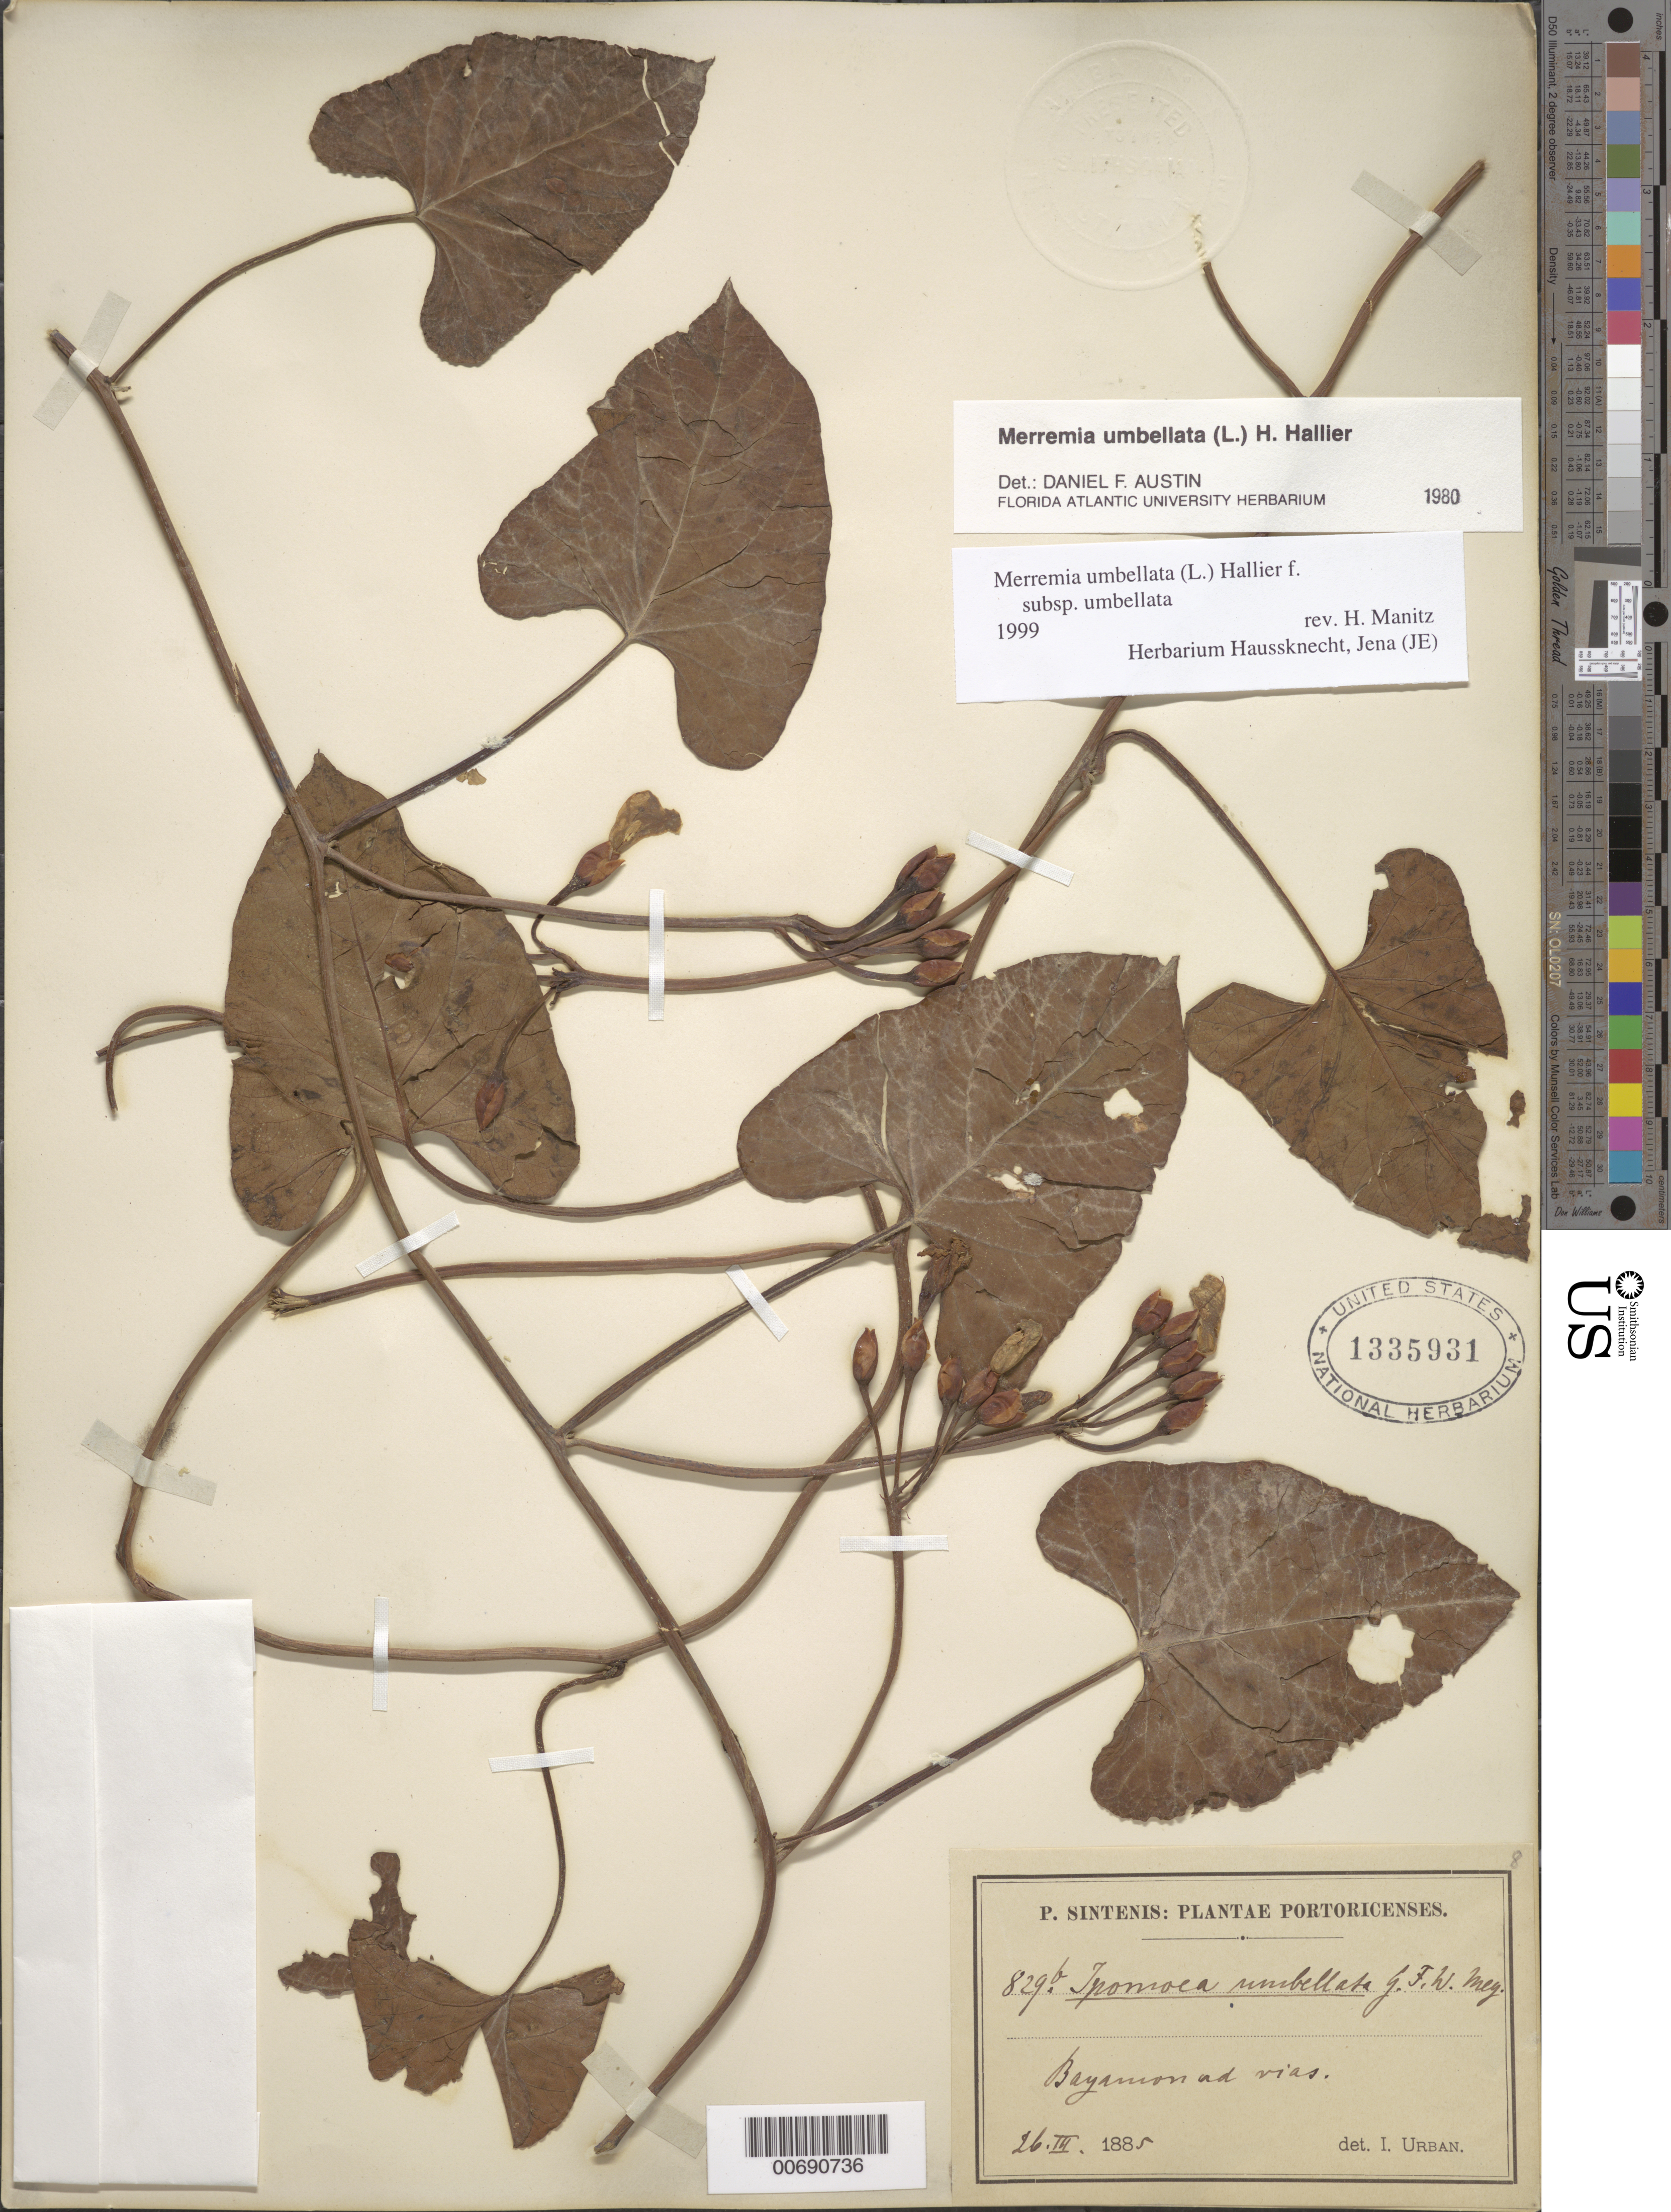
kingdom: Plantae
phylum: Tracheophyta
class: Magnoliopsida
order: Solanales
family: Convolvulaceae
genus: Camonea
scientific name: Camonea umbellata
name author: (L.) A. R. Simões & Staples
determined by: Strong, Mark T., (BOT), Smithsonian Institution - National Museum of Natural History (UNITED STATES)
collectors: P. Sintenis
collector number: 829 b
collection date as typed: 26 Apr 1885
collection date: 1885-04-26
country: Puerto Rico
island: Greater Antilles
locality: Bayamon ad vias.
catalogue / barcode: US 1335931